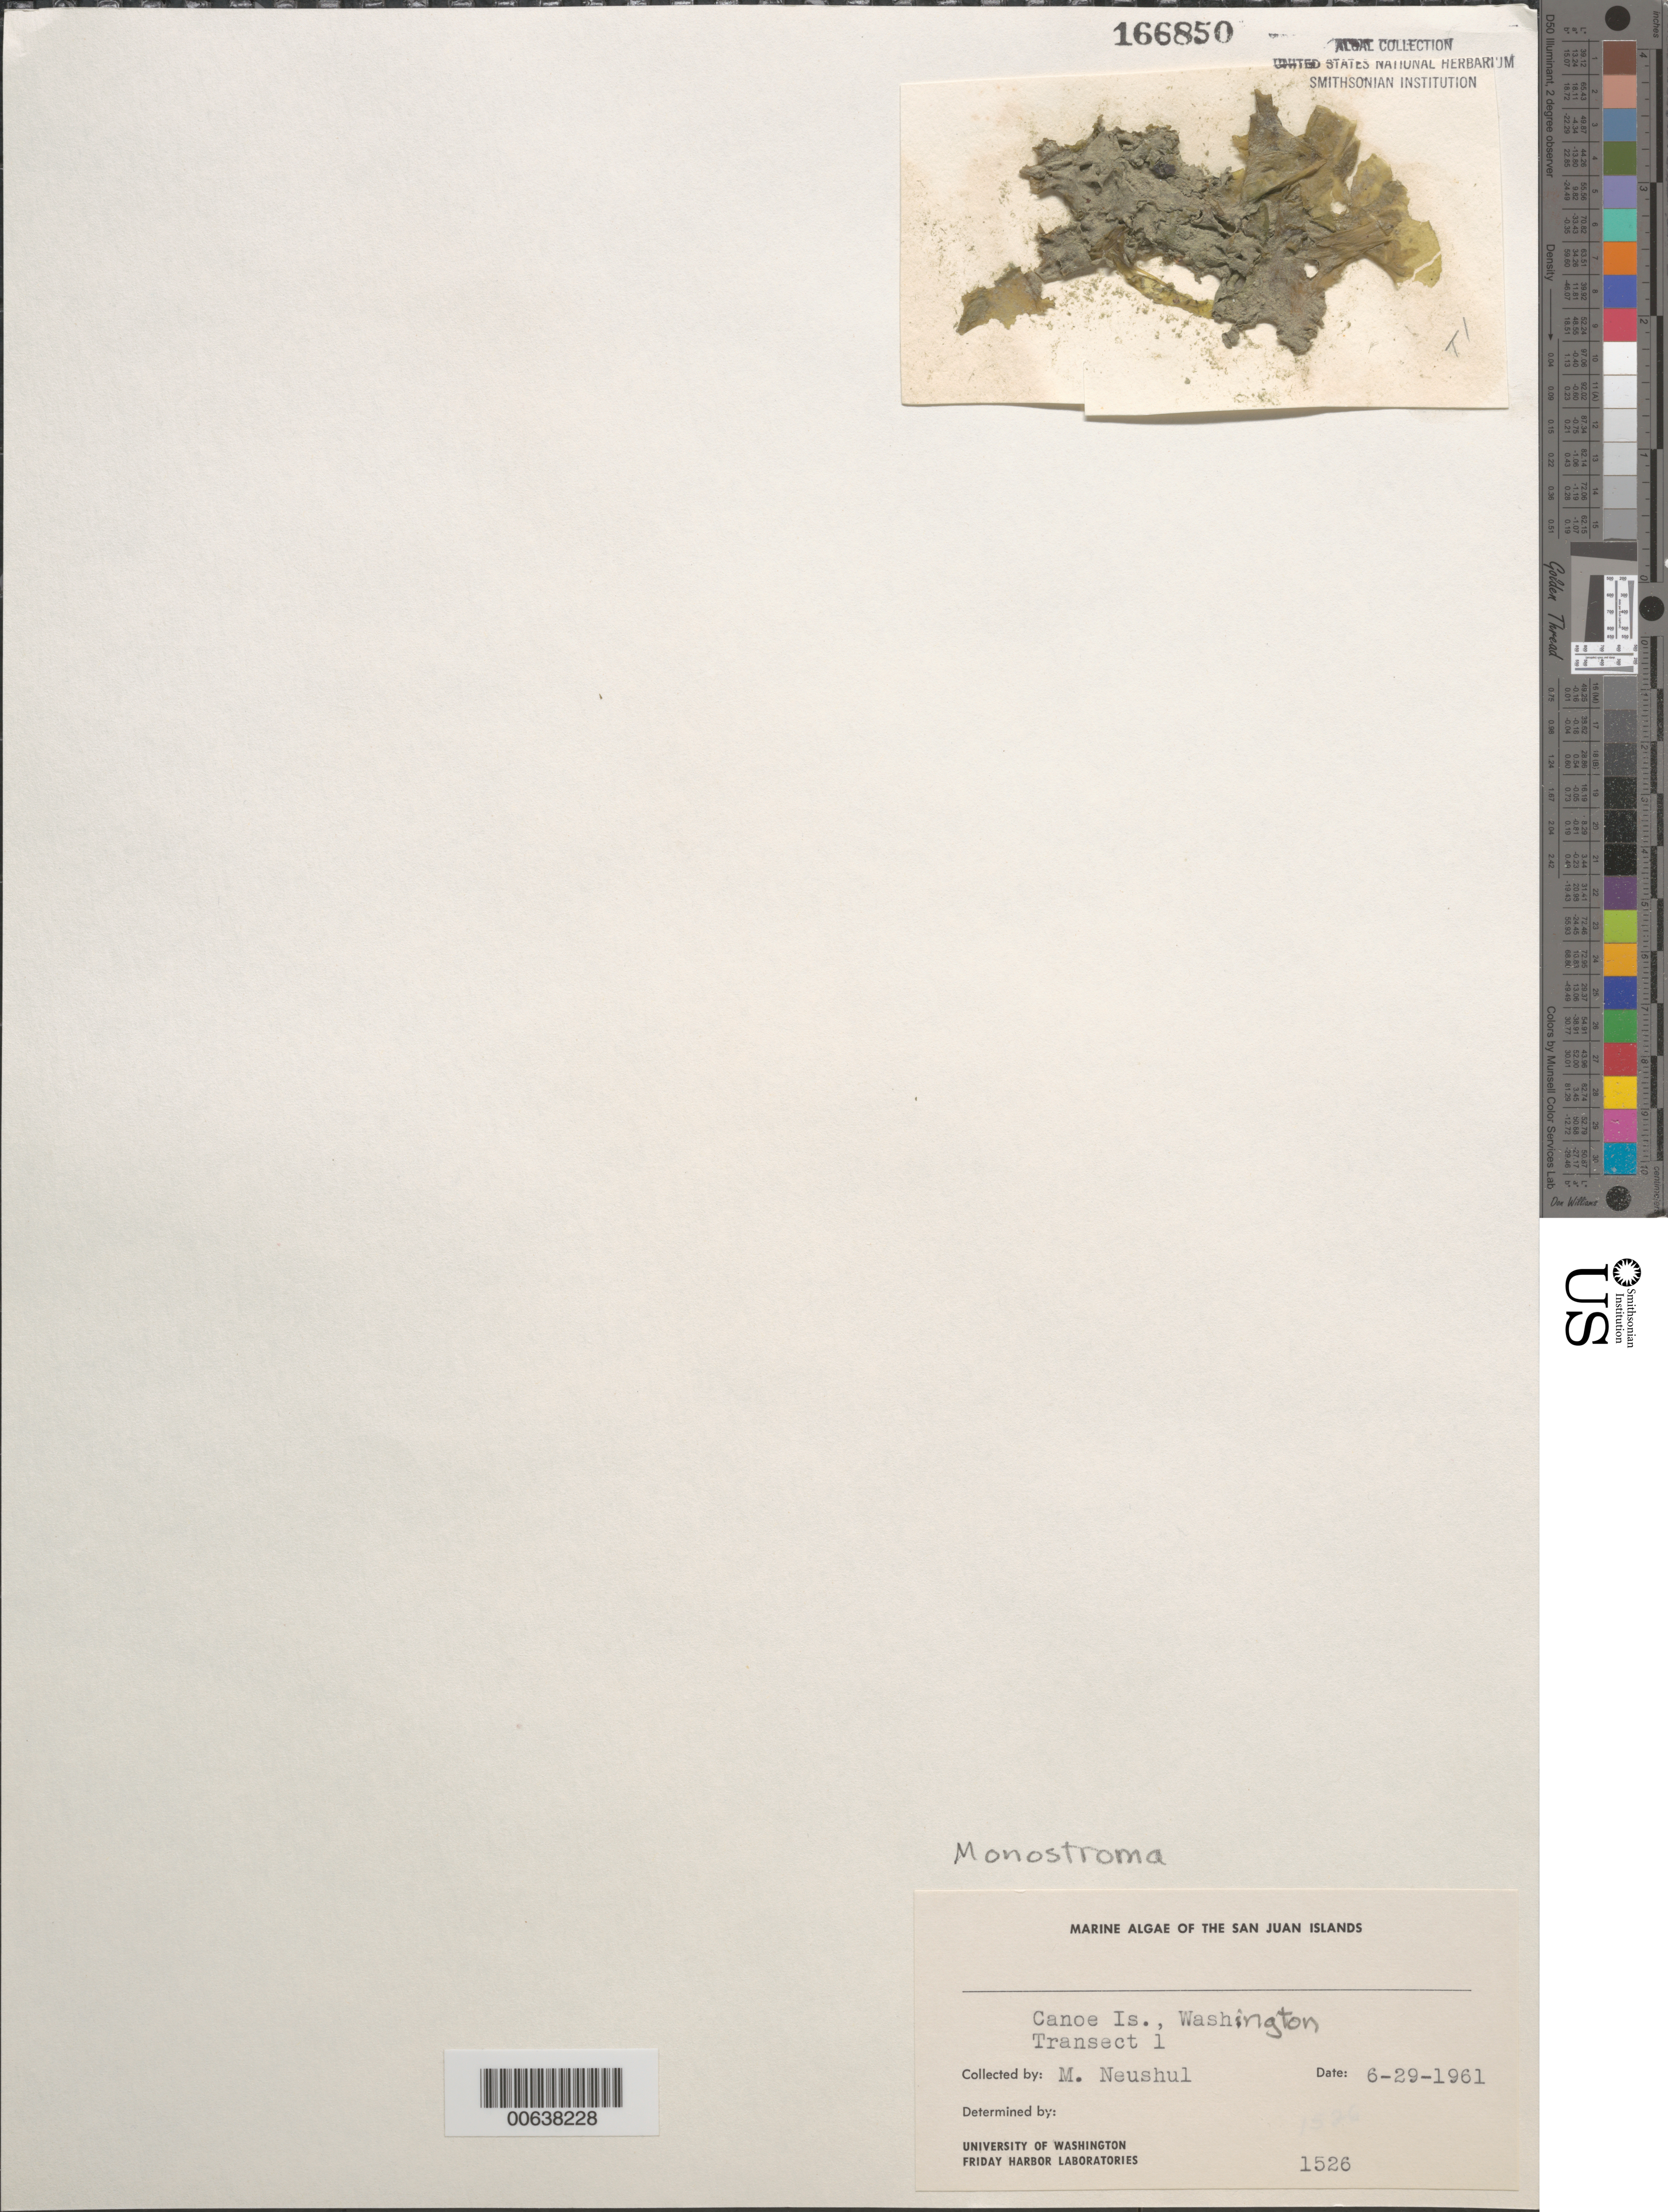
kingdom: Plantae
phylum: Chlorophyta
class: Ulvophyceae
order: Ulvales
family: Monostromataceae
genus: Monostroma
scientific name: Monostroma sp.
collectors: M. Neushul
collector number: Neushul 1526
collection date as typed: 29 Jun 1961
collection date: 1961-06-29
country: United States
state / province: Washington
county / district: San Juan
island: Canoe Island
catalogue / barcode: US 166850